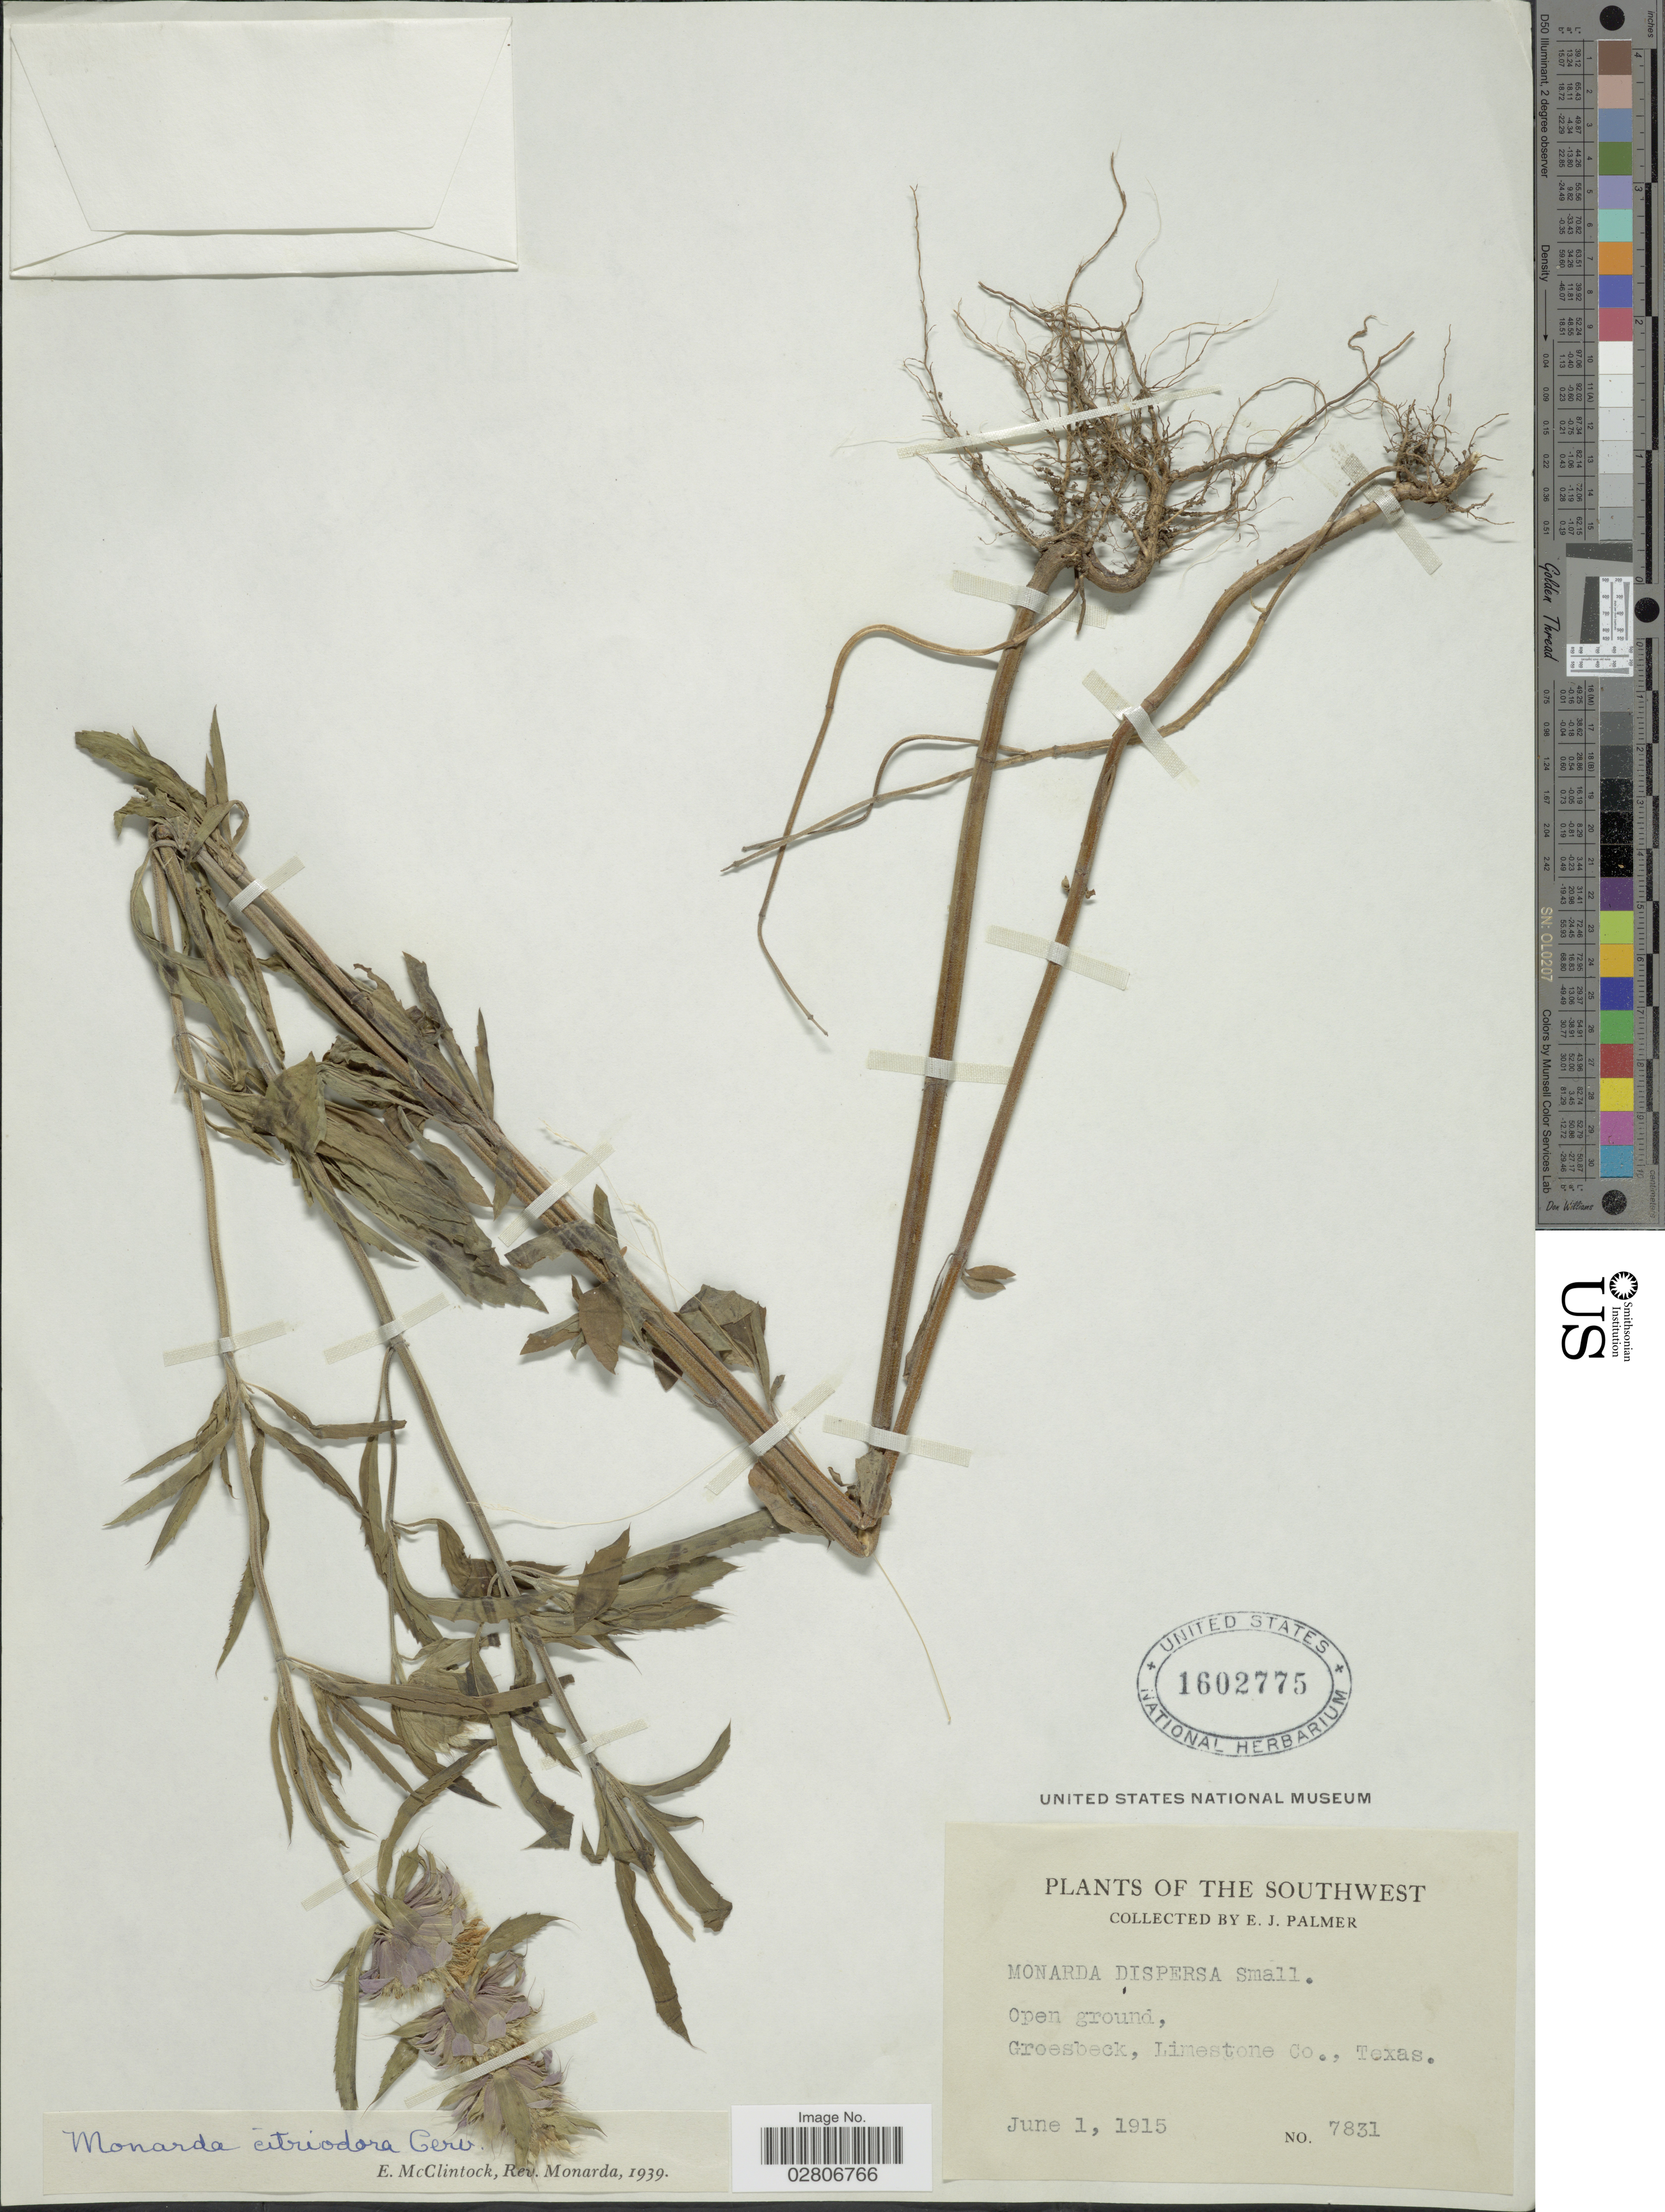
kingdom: Plantae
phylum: Tracheophyta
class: Magnoliopsida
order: Lamiales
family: Lamiaceae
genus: Monarda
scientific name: Monarda citriodora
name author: Cerv. ex Lag.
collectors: E. J. Palmer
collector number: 7831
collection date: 1915-06-01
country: United States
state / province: Texas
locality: Southwest. Groesbeck, Limestone Co.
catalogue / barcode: US 1602775